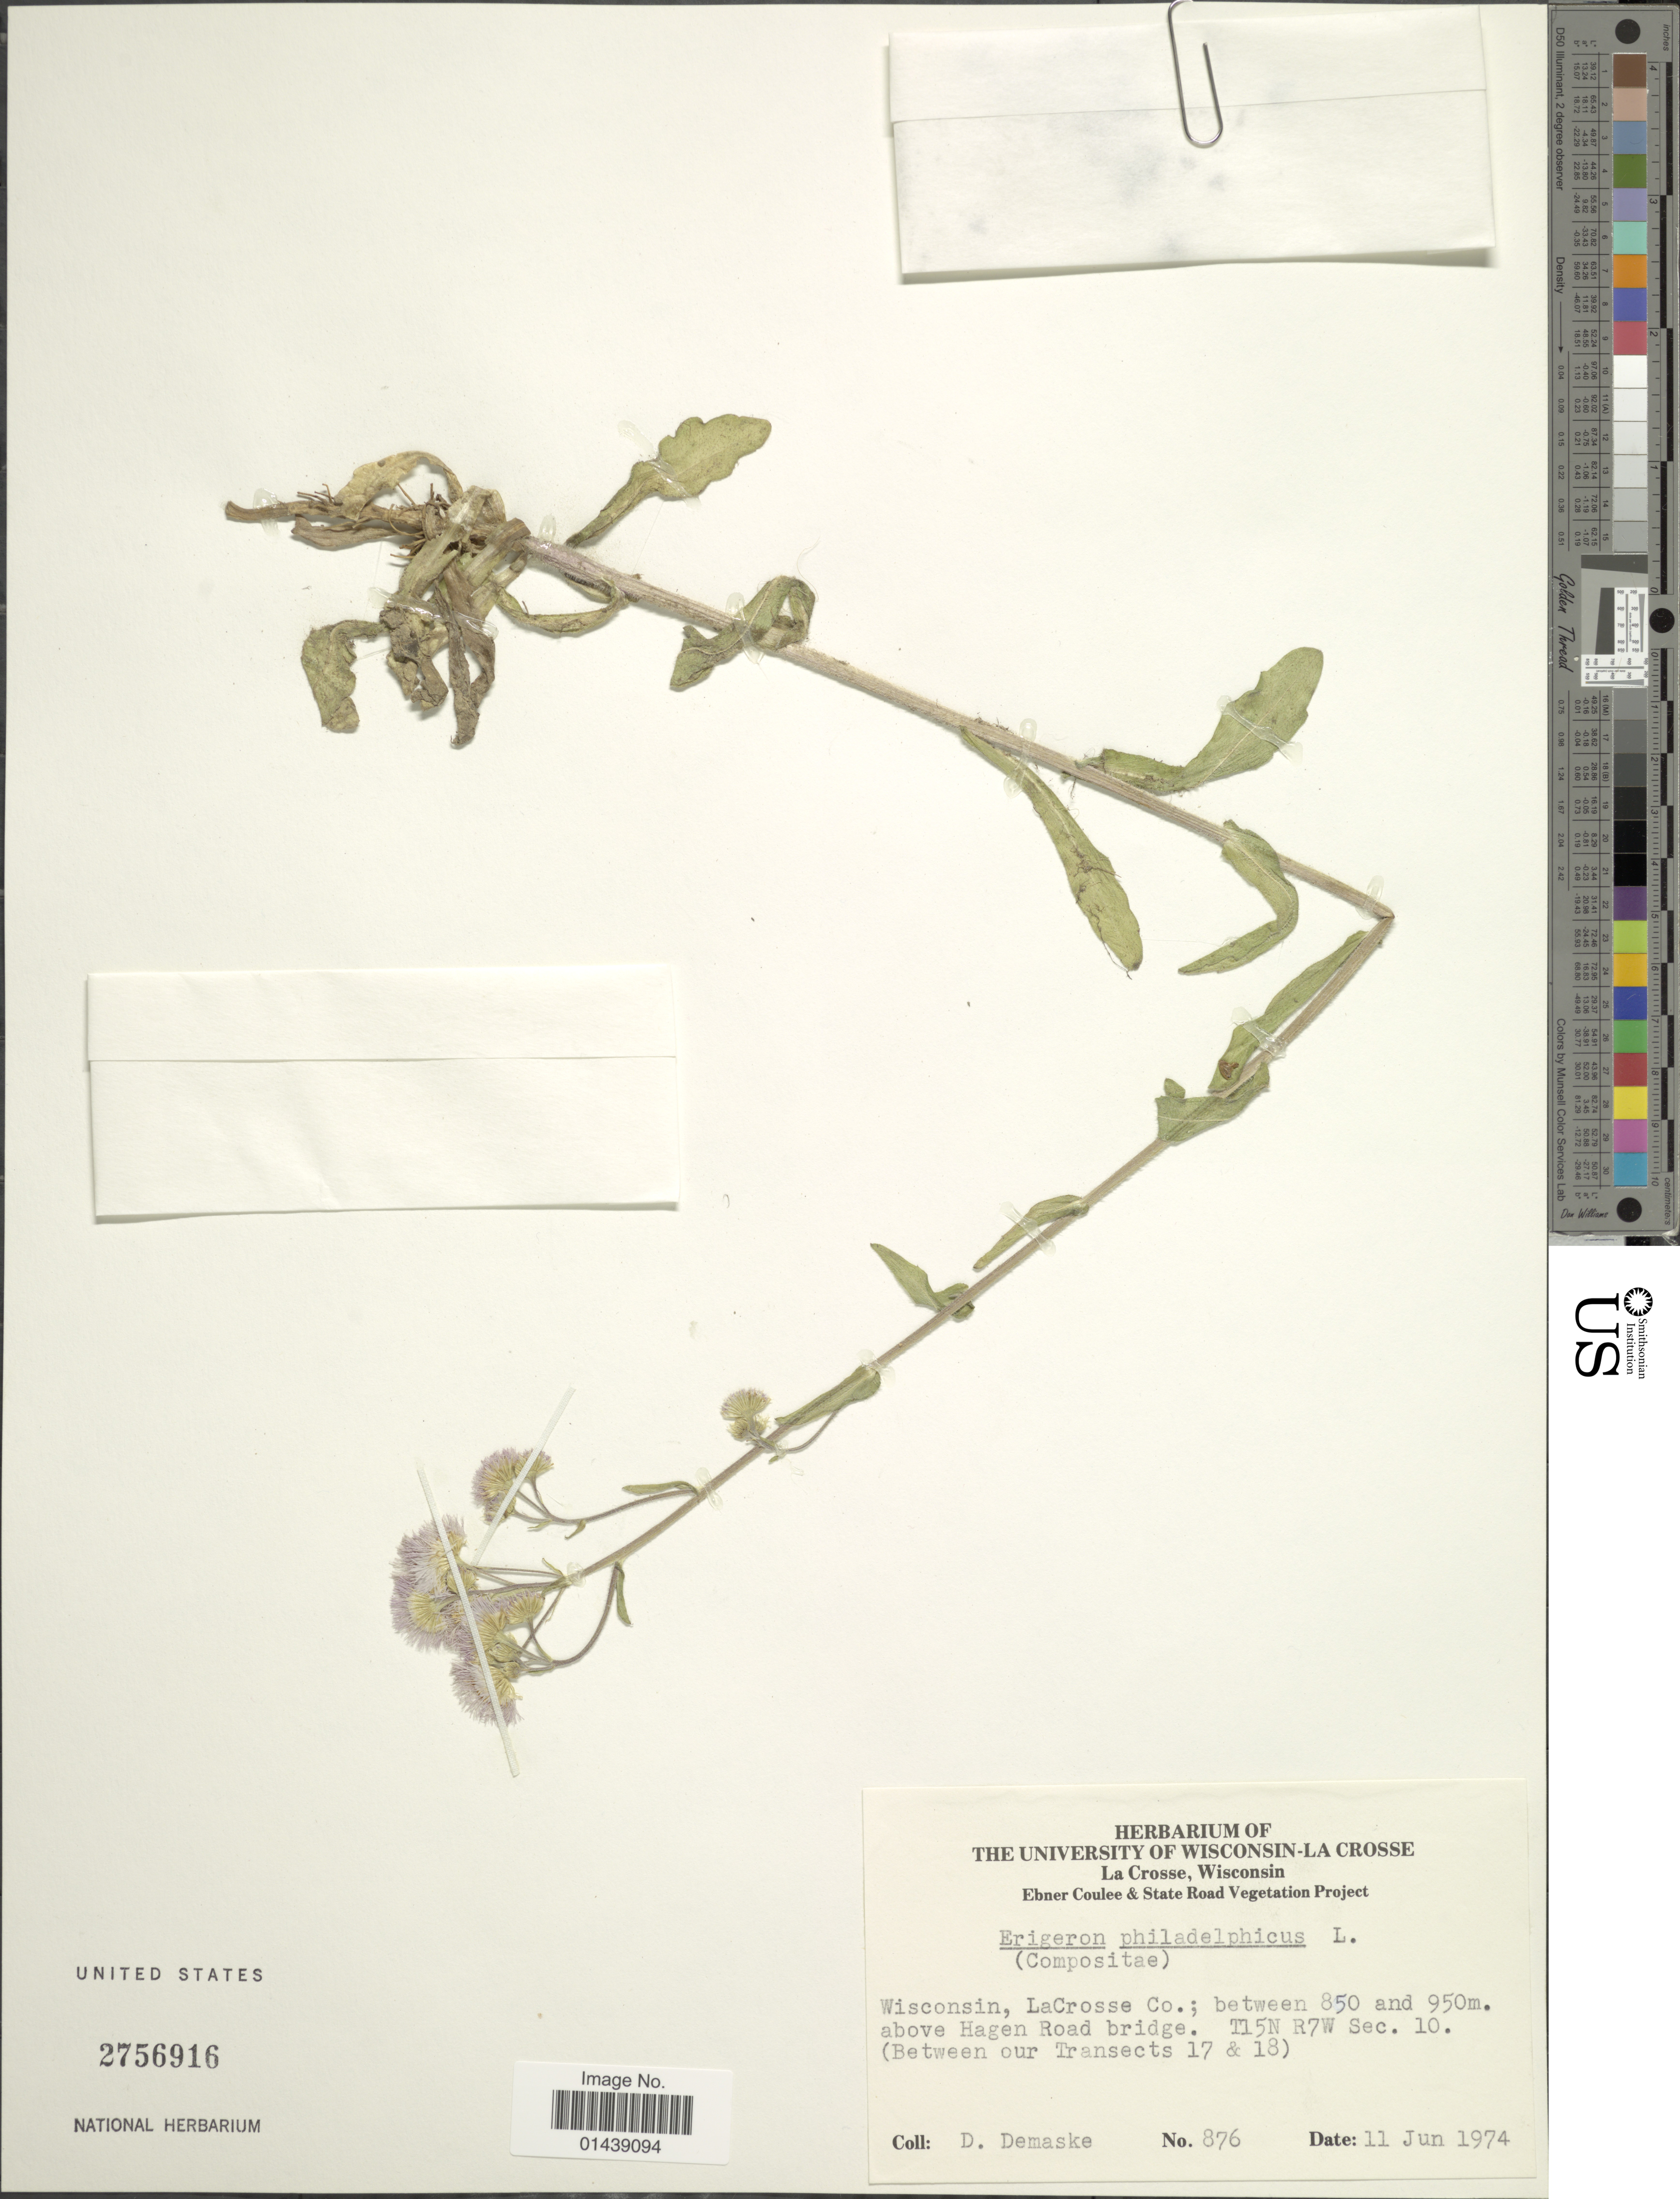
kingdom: Plantae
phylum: Tracheophyta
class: Magnoliopsida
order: Asterales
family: Asteraceae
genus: Erigeron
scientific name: Erigeron philadelphicus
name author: L.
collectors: D. Demaske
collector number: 876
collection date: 1974-06-11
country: United States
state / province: Wisconsin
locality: LaCrosse Co.; between 850 and 950 m. above Hagen Road bridge. T15N R7W Sec. 10. (Between our Transects 17 & 18)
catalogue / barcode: US 2756916